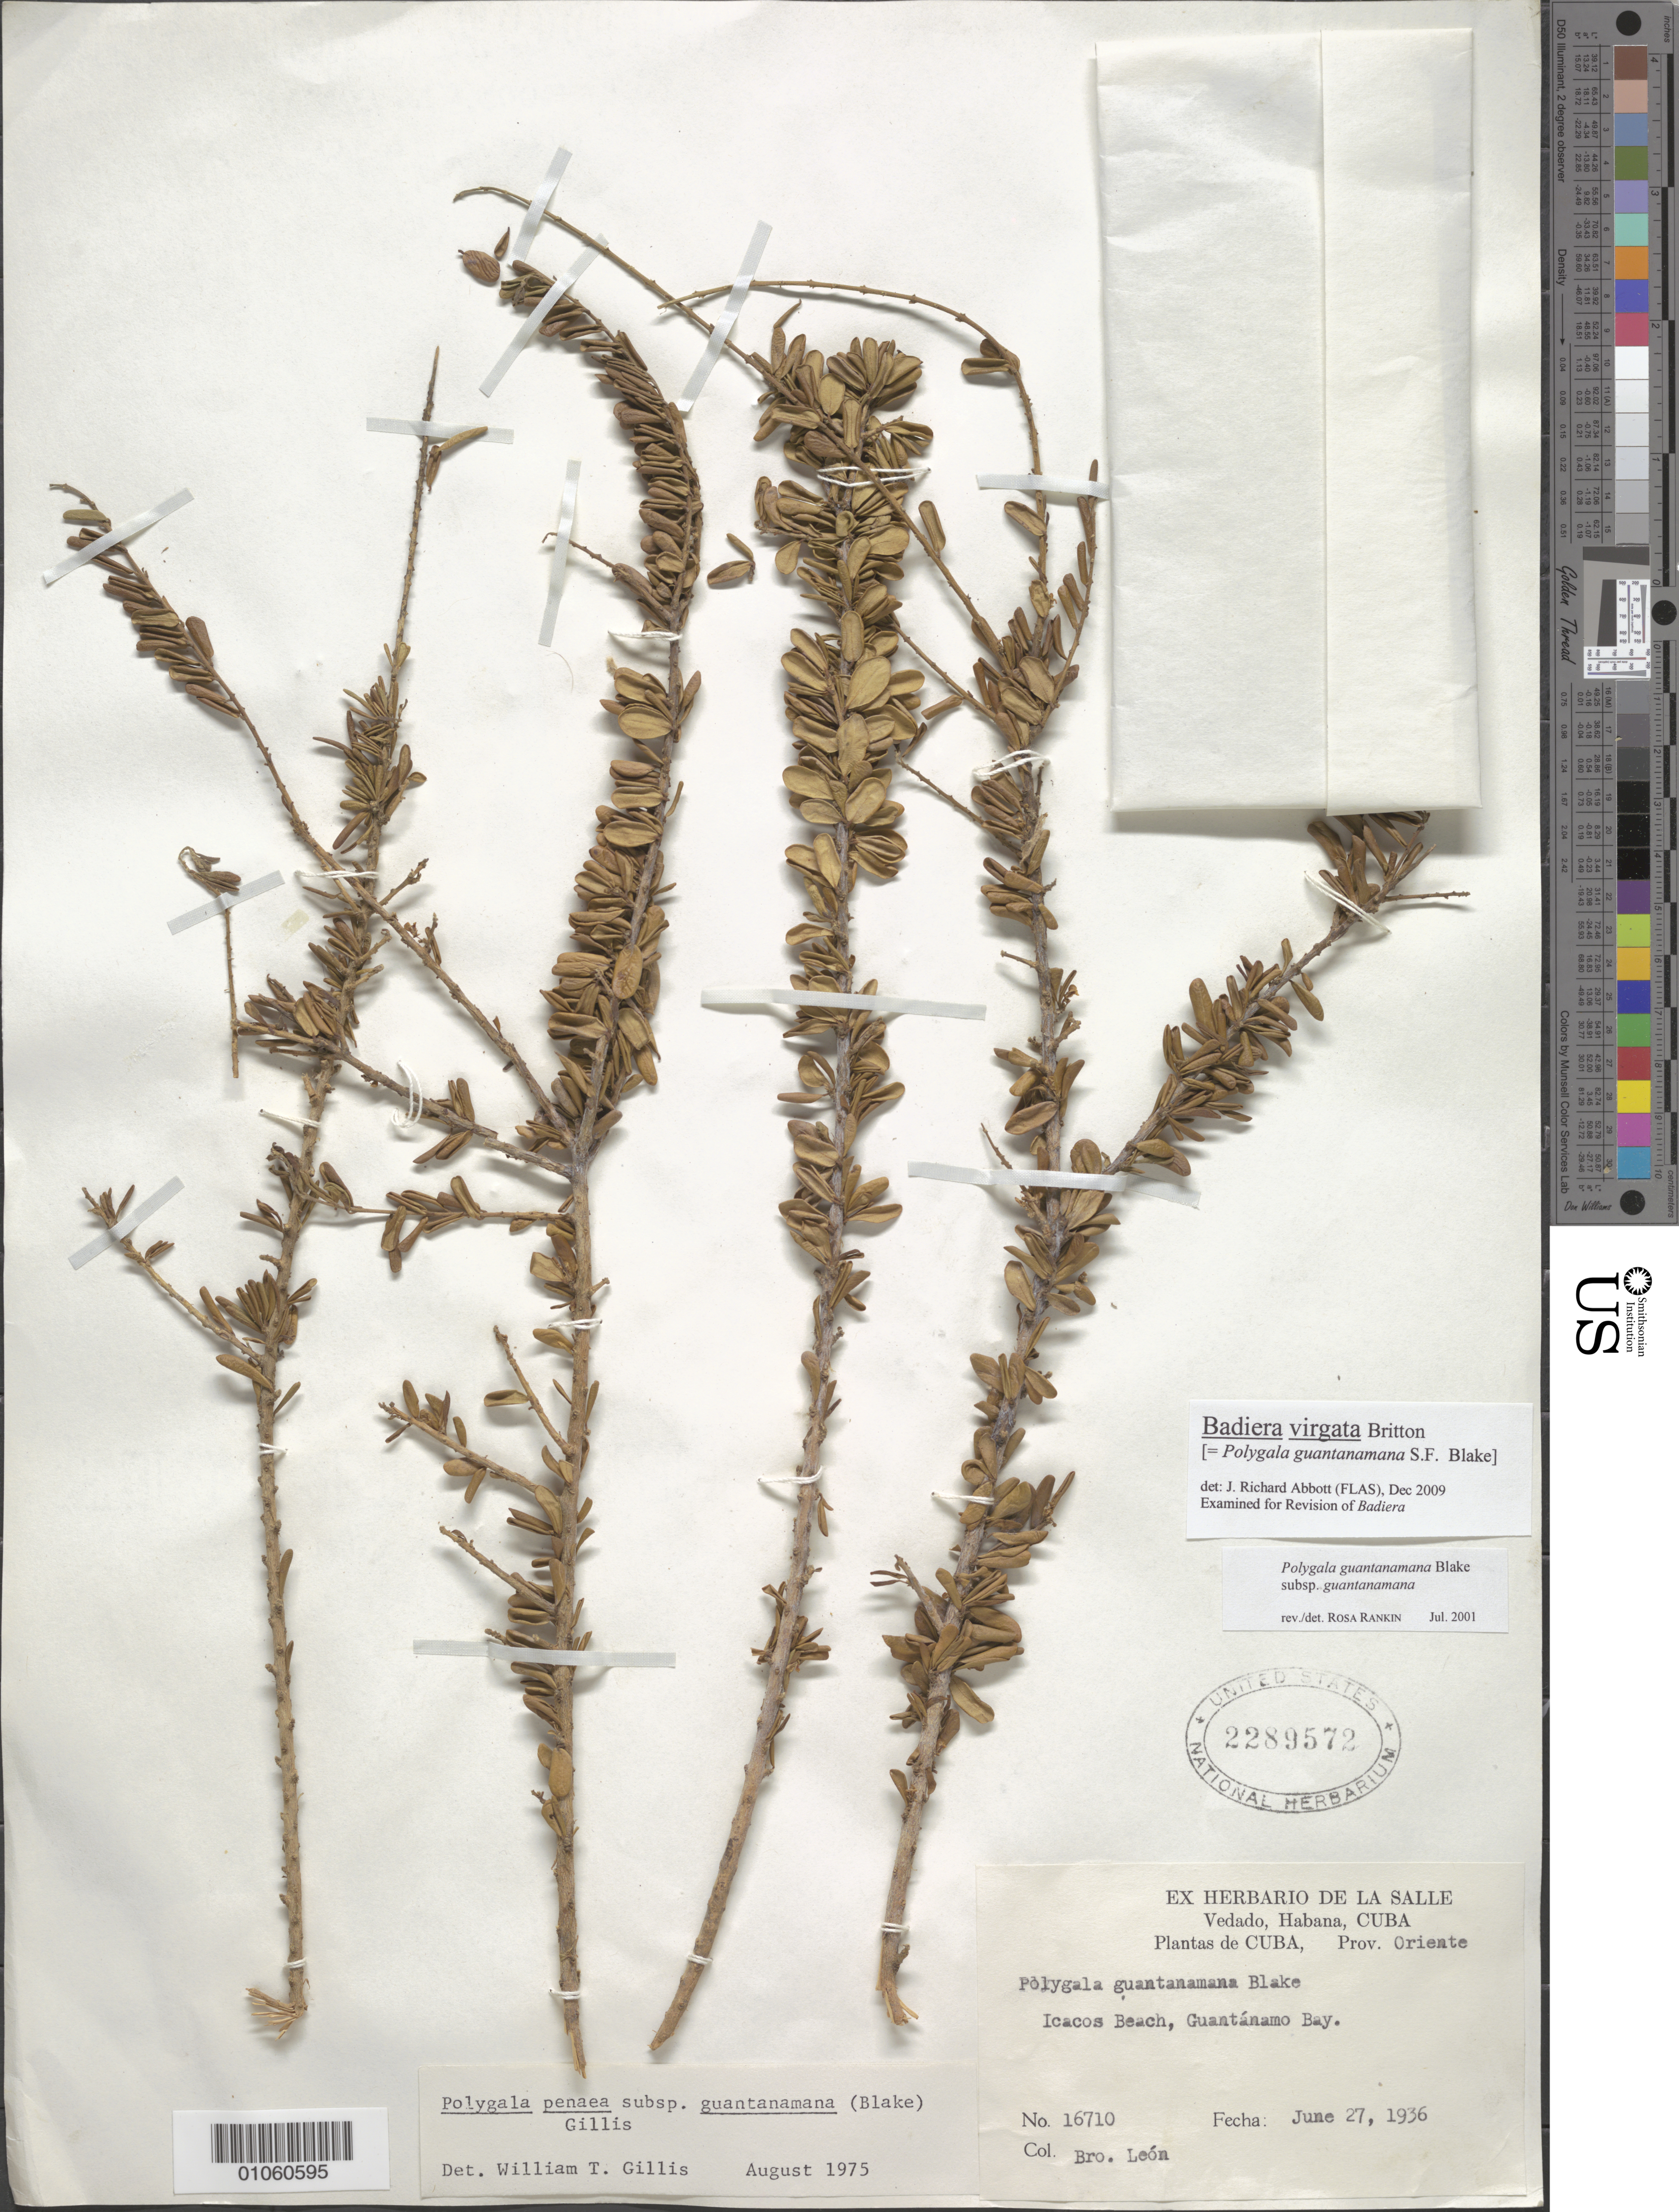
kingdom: Plantae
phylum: Tracheophyta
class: Magnoliopsida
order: Fabales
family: Polygalaceae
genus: Badiera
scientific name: Badiera virgata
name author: Britton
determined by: Abbott, J. R., (FLAS)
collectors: Bro. León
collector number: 16710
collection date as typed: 27 Jun 1936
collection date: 1936-06-27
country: Cuba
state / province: Guantanamo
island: Cuba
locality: Icacos Beach, Guantánamo Bay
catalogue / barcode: US 2289572